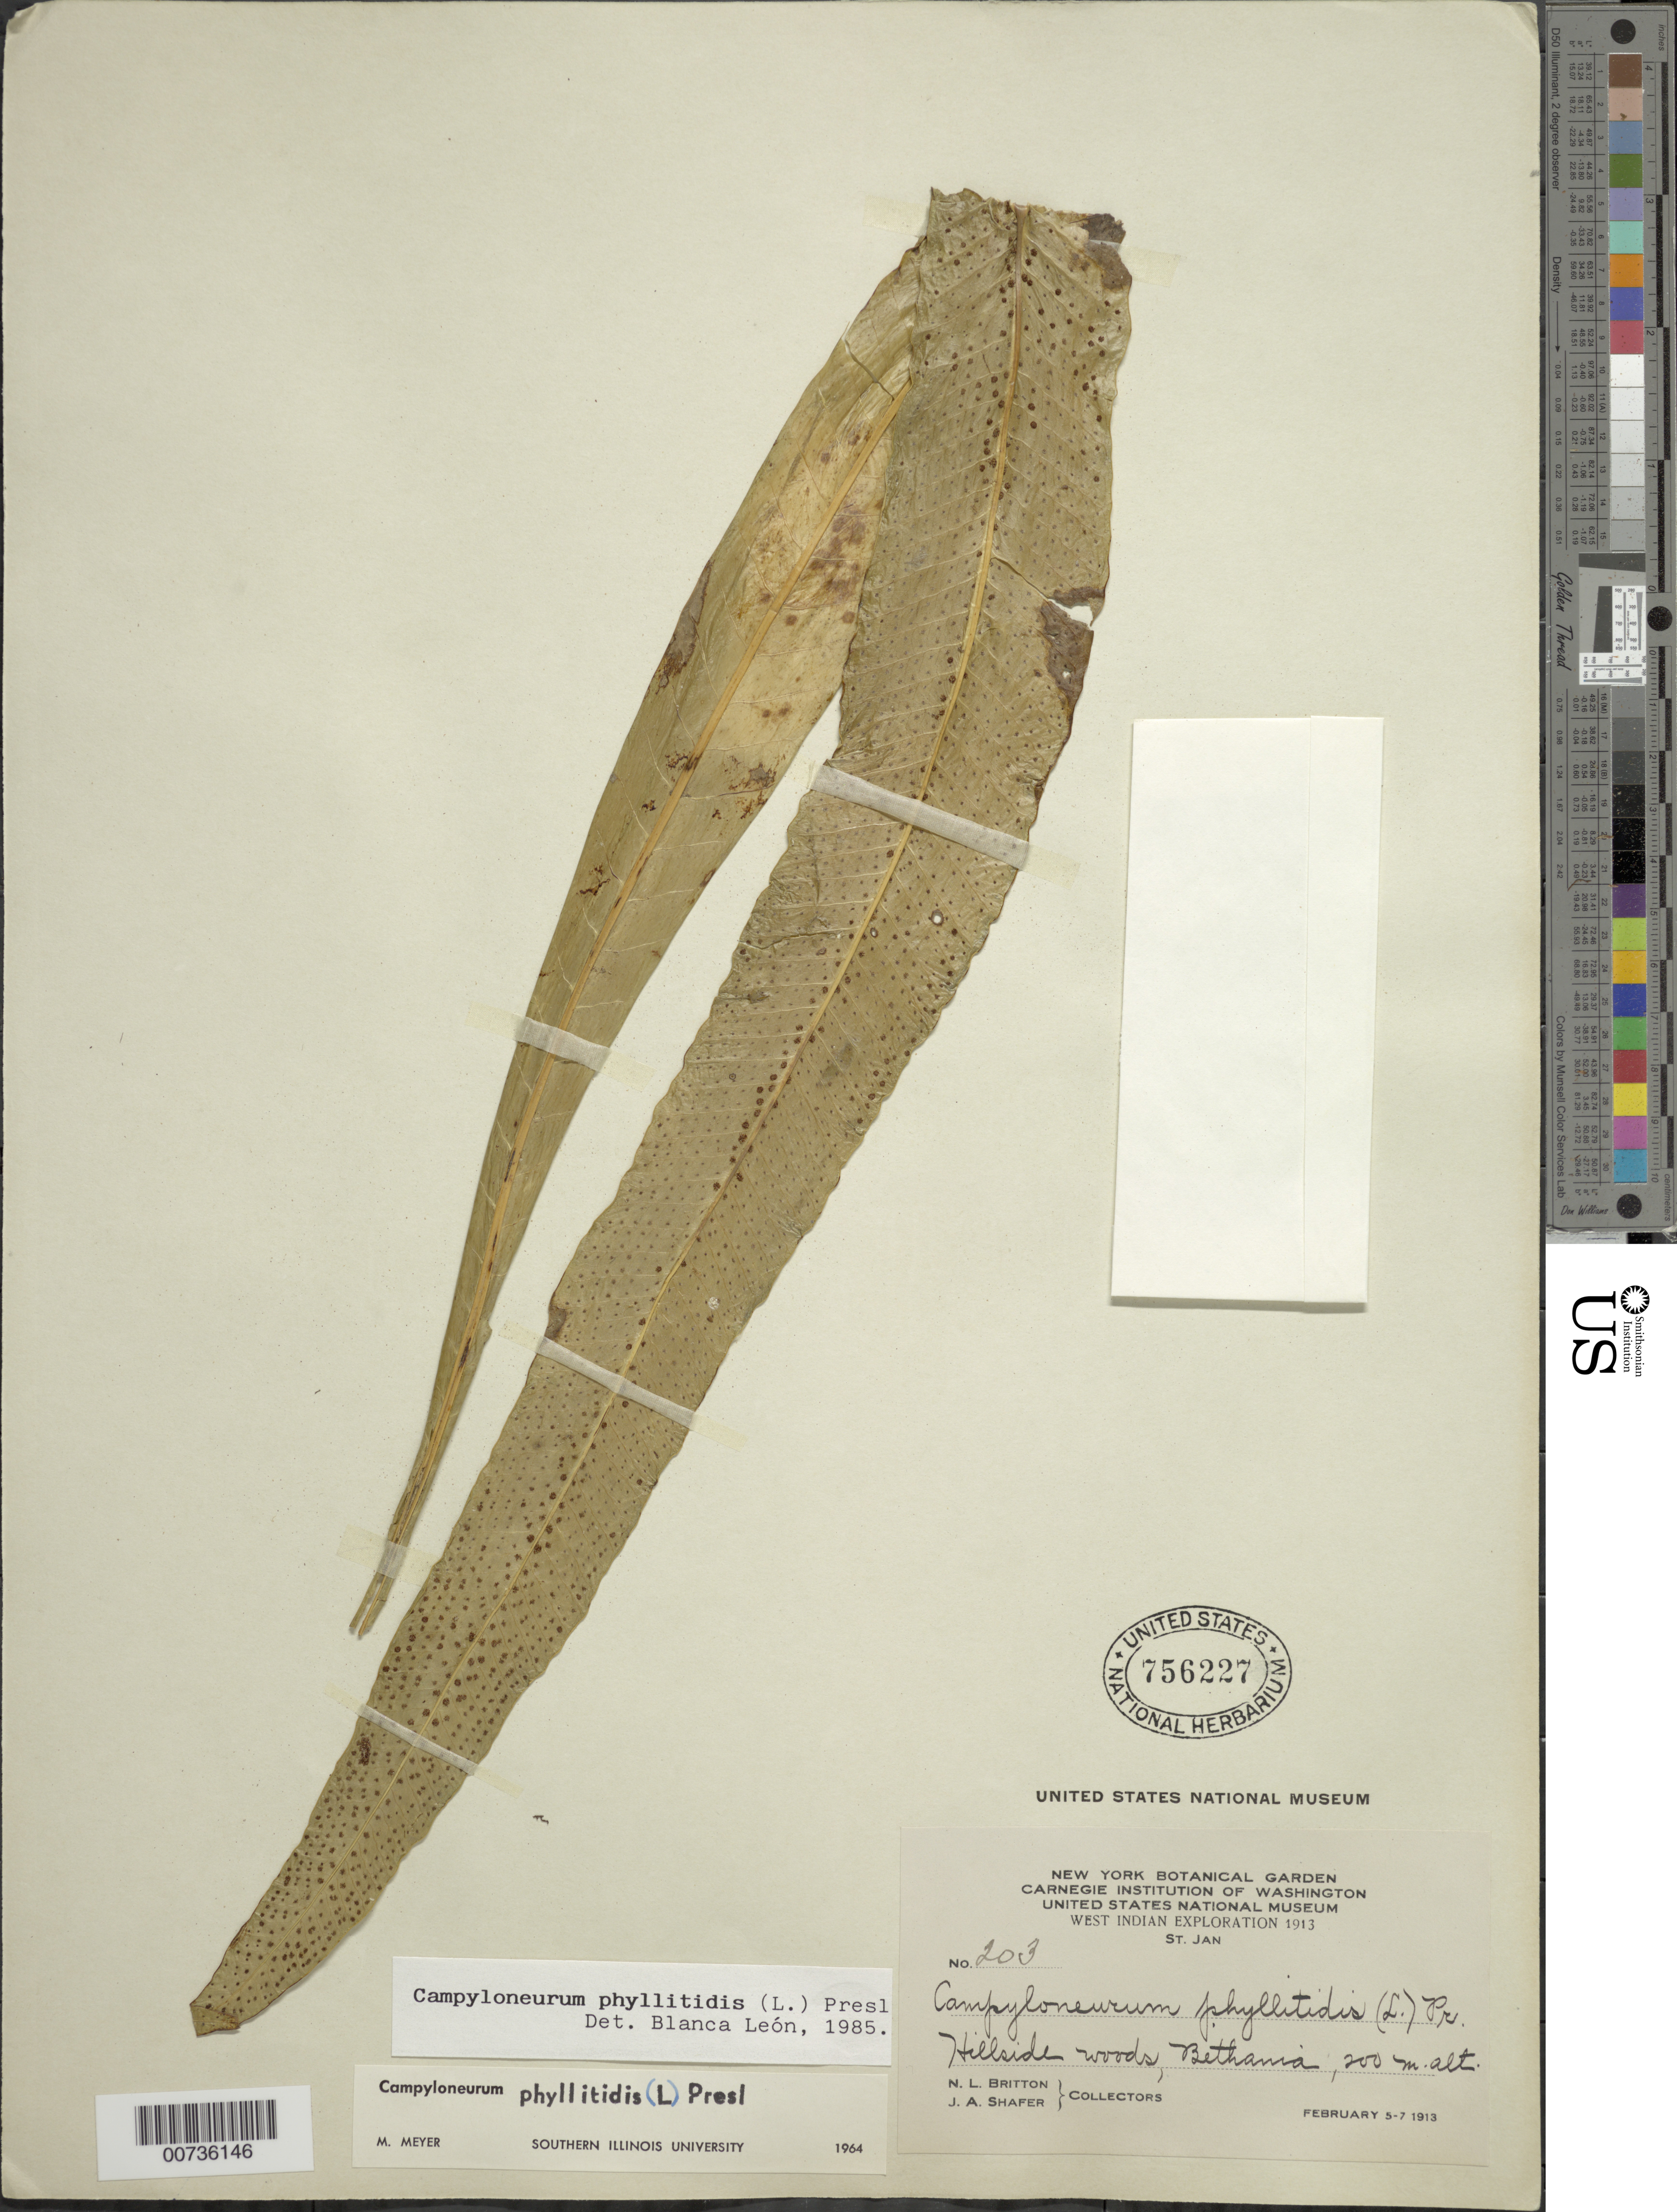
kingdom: Plantae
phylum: Tracheophyta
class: Polypodiopsida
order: Polypodiales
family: Polypodiaceae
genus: Campyloneurum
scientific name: Campyloneurum phyllitidis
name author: (L.) C. Presl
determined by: León, B.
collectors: N. Britton & J. A. Shafer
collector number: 203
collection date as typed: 05 Feb 1913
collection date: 1913-02-05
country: U.S. Virgin Islands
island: St. John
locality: Hillside woods, Bethania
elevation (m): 200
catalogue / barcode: US 756227